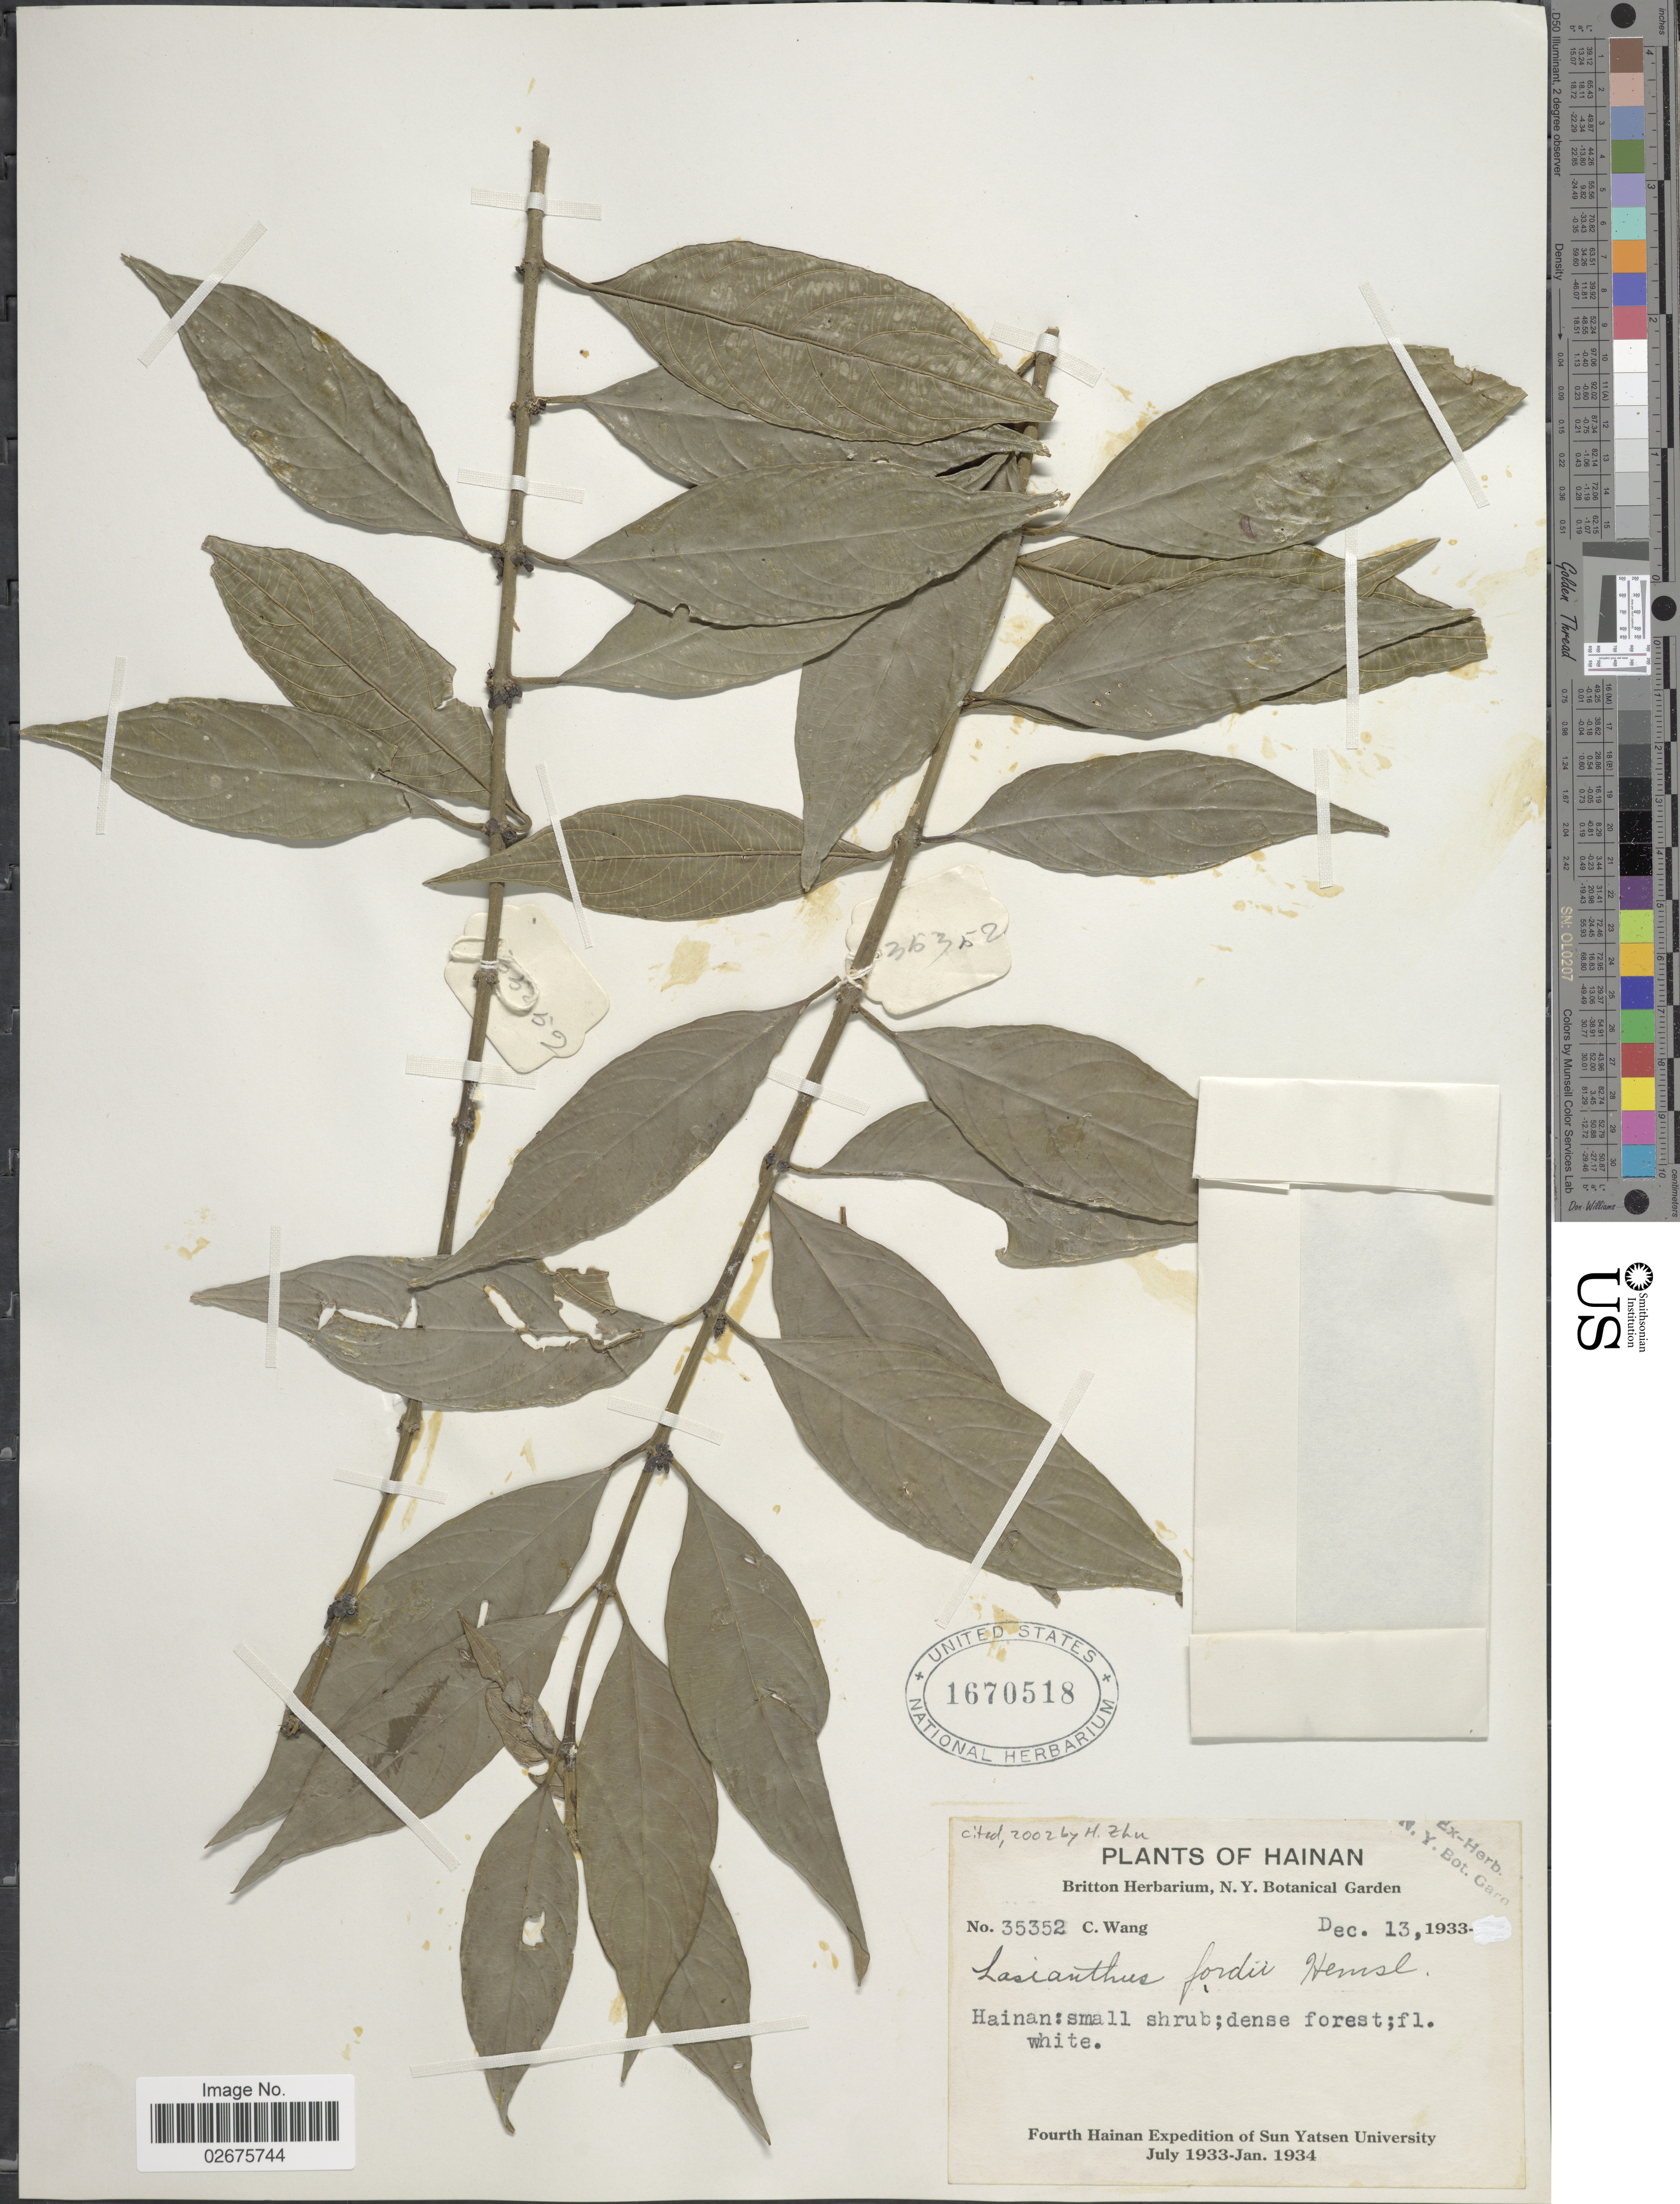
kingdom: Plantae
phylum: Tracheophyta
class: Magnoliopsida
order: Gentianales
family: Rubiaceae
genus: Lasianthus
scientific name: Lasianthus fordii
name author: Hance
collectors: C. Wang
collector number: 35352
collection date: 1933-12-13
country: China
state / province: Hainan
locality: Hainan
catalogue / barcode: US 1670518